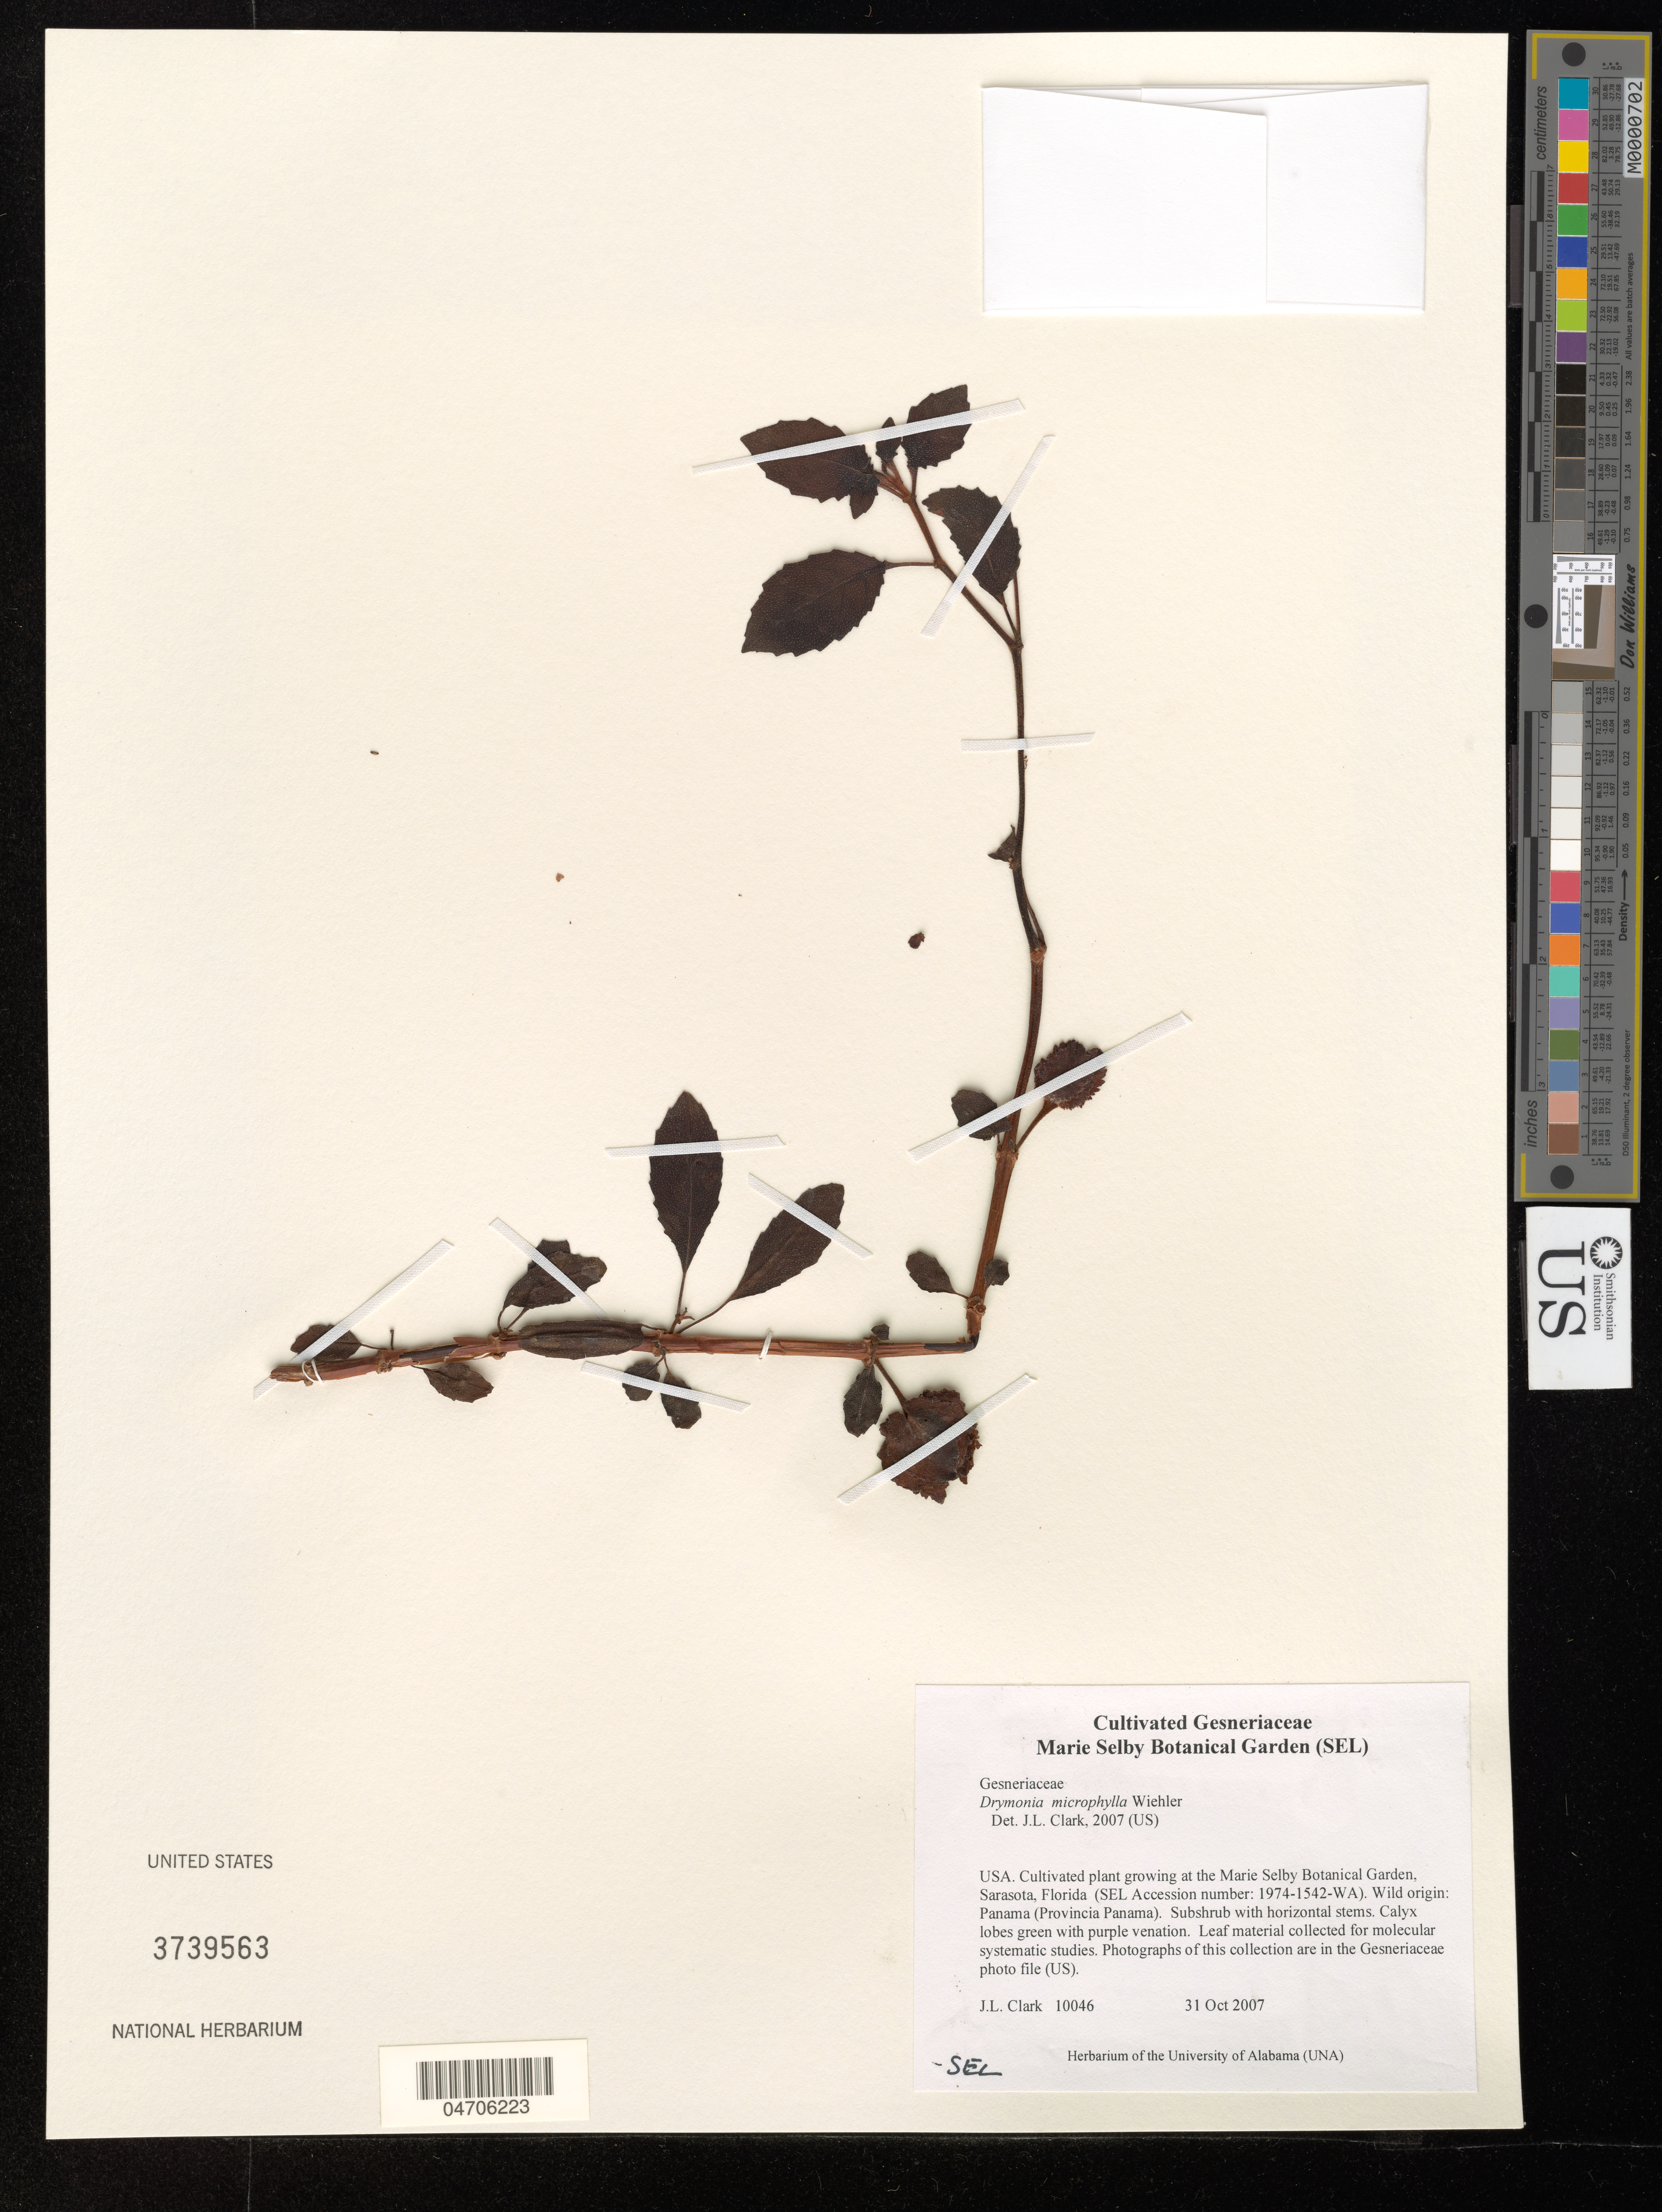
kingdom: Plantae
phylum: Tracheophyta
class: Magnoliopsida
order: Lamiales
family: Gesneriaceae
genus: Drymonia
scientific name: Drymonia microphylla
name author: Wiehler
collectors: J. L. Clark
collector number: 10046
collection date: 2007-10-31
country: United States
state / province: Florida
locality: At the Marie Selby Botanical Garden, Sarasota, (SEL Accession number: 1974-1542-WA).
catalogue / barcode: US 3739563